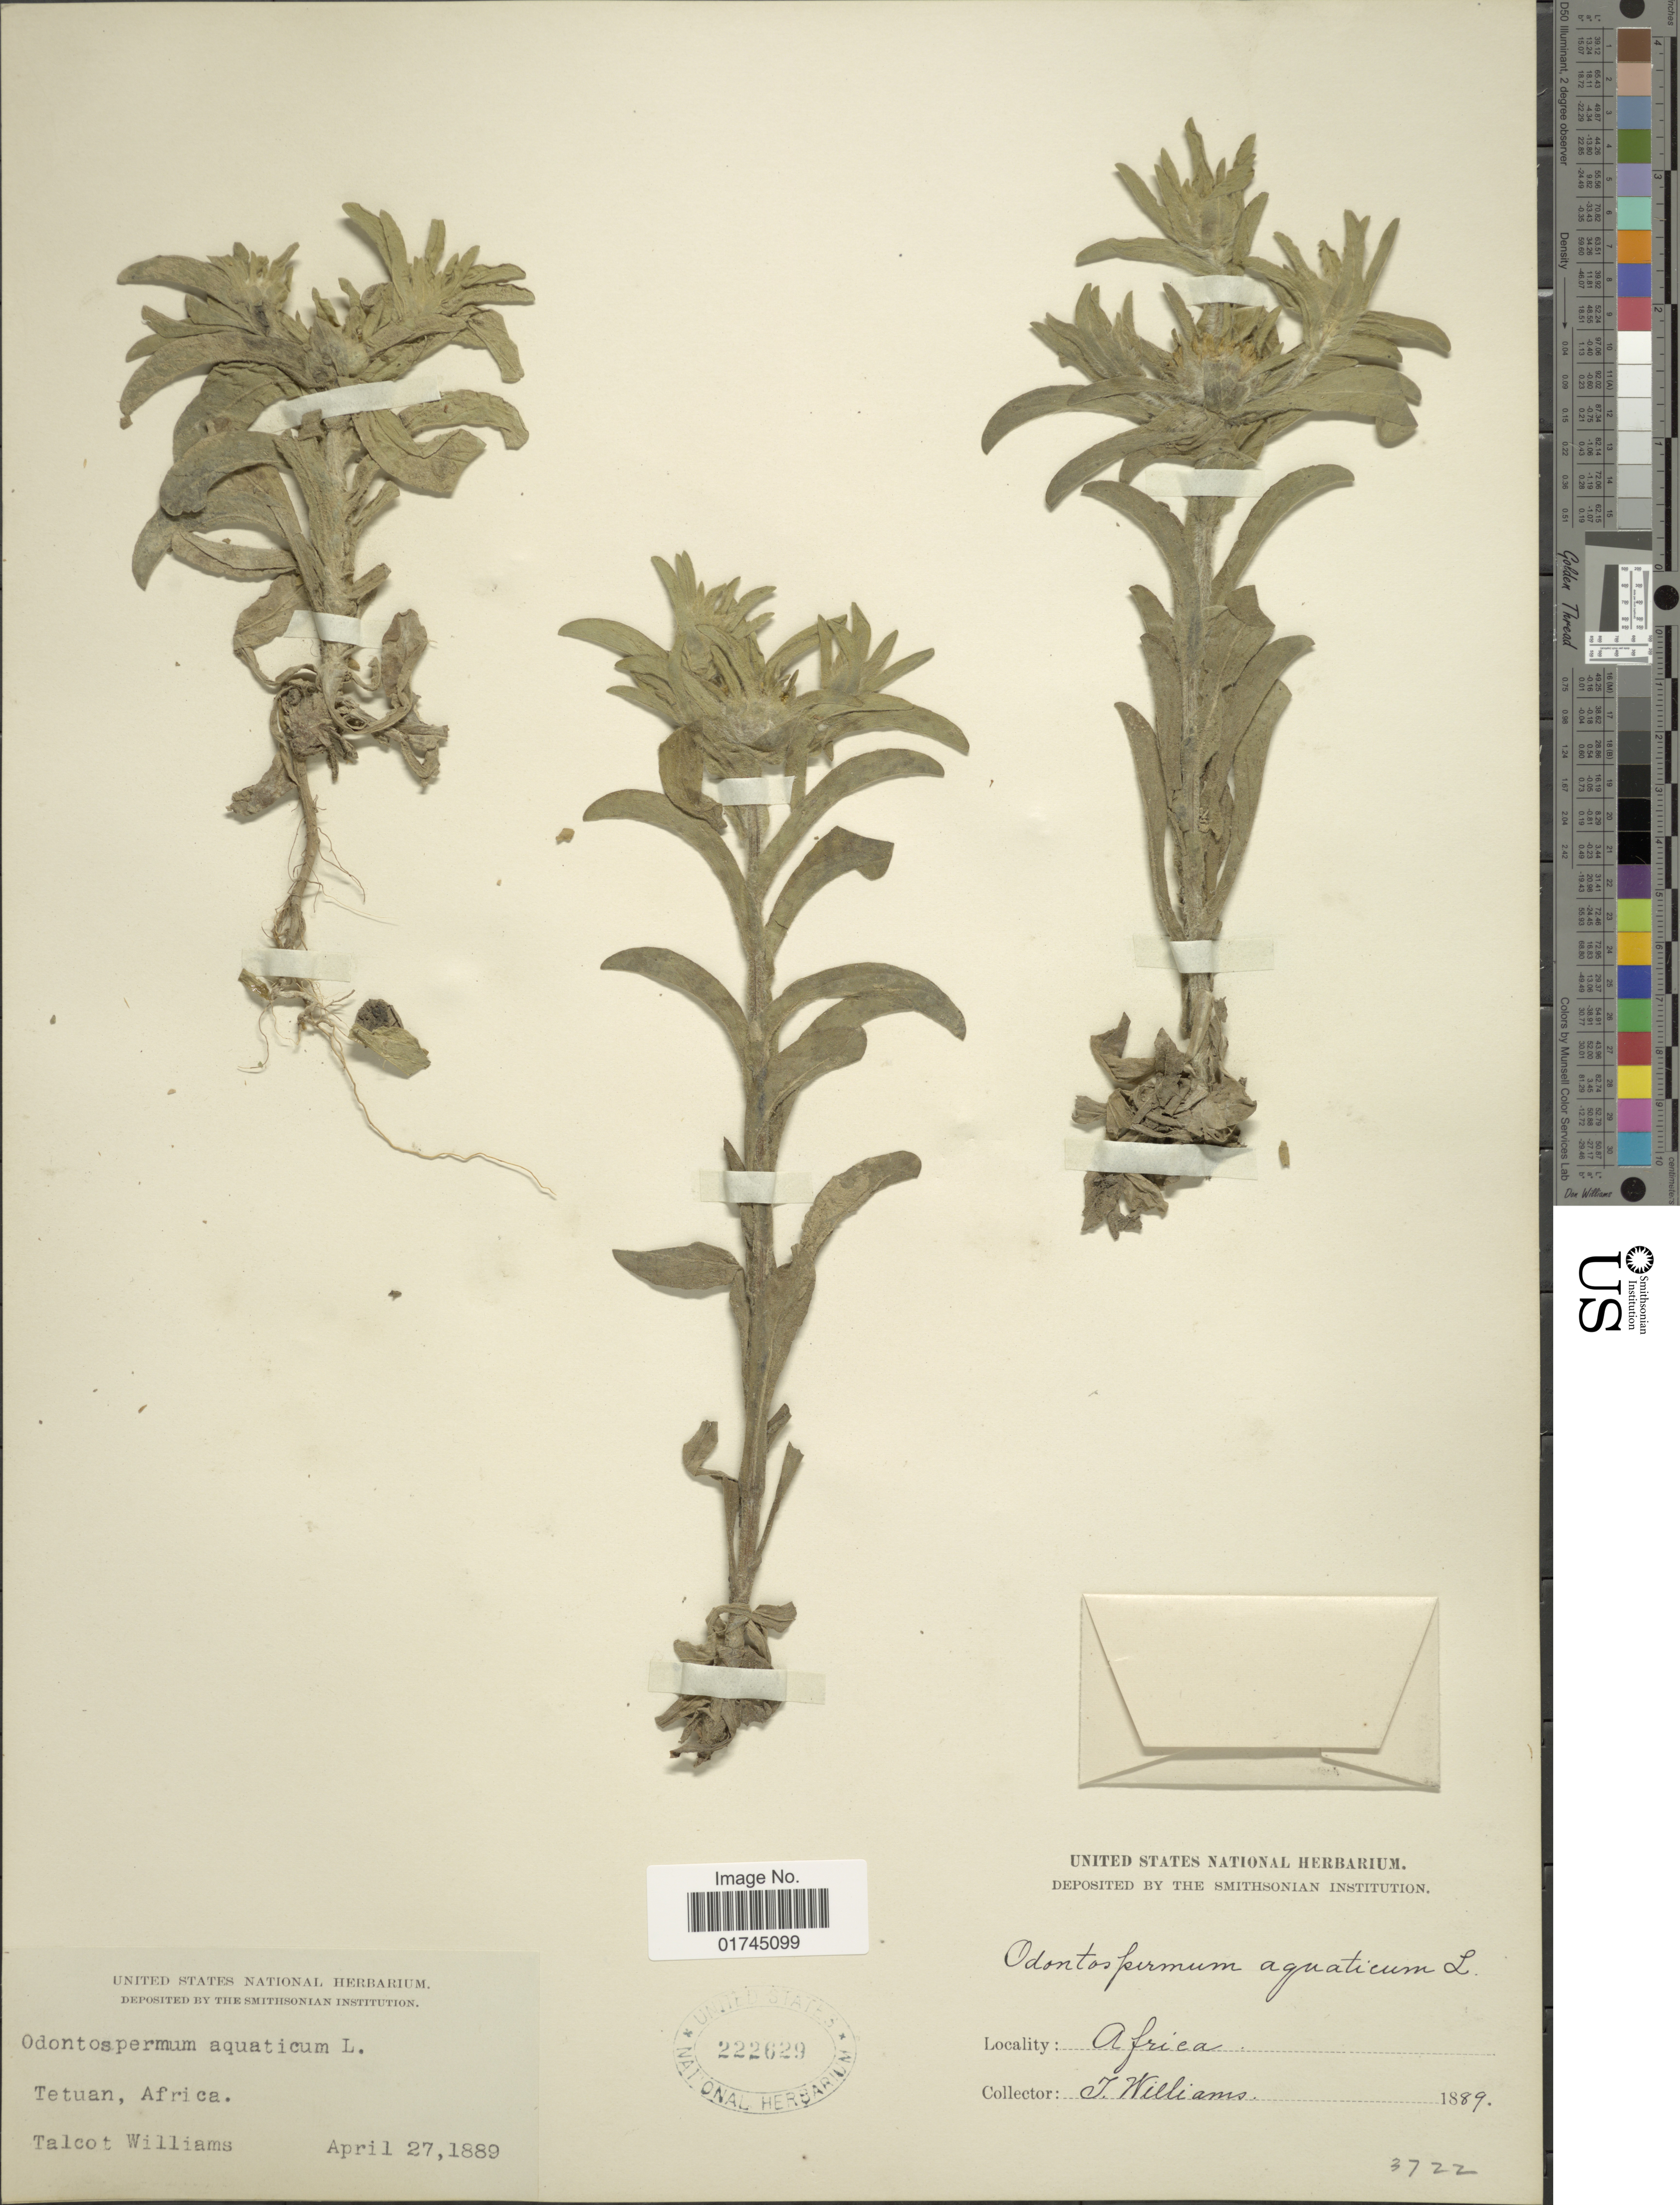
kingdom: Plantae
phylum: Tracheophyta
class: Magnoliopsida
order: Asterales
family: Asteraceae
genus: Nauplius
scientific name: Nauplius aquaticus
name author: (L.) Less.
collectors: T. Williams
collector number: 3722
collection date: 1889-04-27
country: Morocco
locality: Tetuan, Africa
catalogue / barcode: US 222629